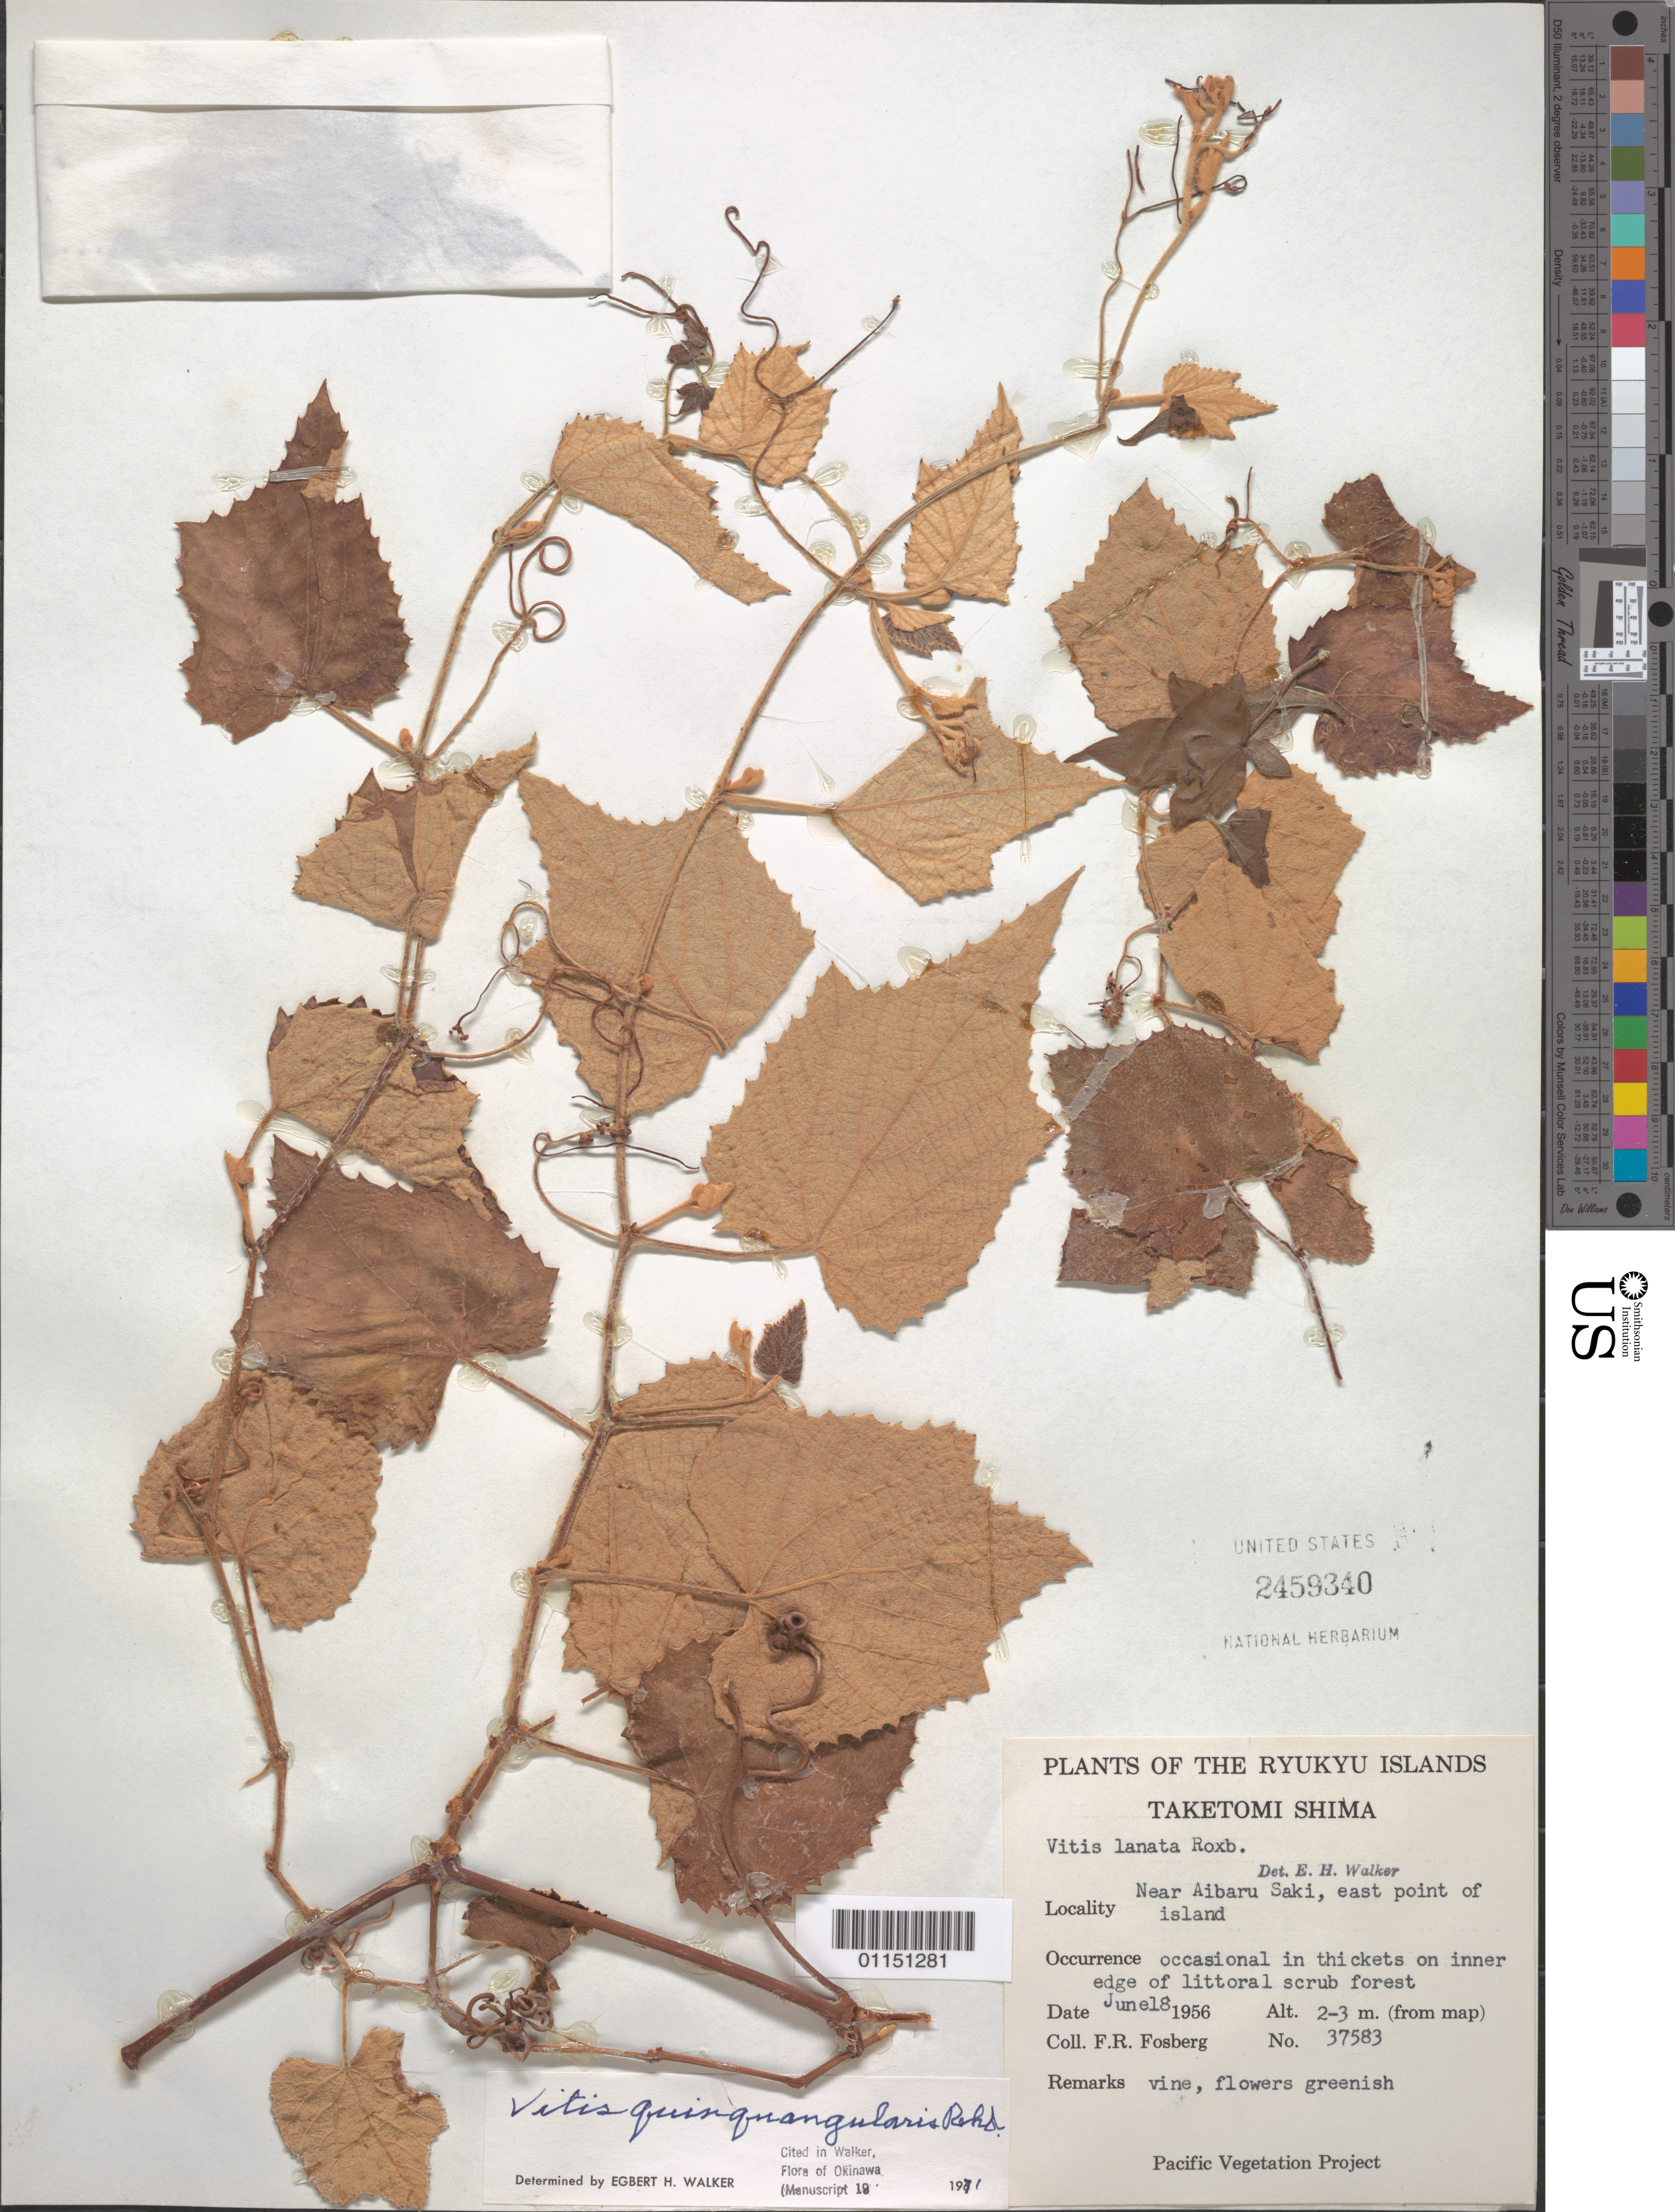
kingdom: Plantae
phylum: Tracheophyta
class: Magnoliopsida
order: Vitales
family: Vitaceae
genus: Vitis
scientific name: Vitis quinquangularis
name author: Rehder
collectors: F. R. Fosberg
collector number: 37583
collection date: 1956-06-18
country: Japan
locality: Taketomi Shima. Near Aibaru Saki, E point of island.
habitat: Occasional in thickets on inner edge of littoral scrub forest. Vine.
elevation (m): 2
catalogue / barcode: US 2459340